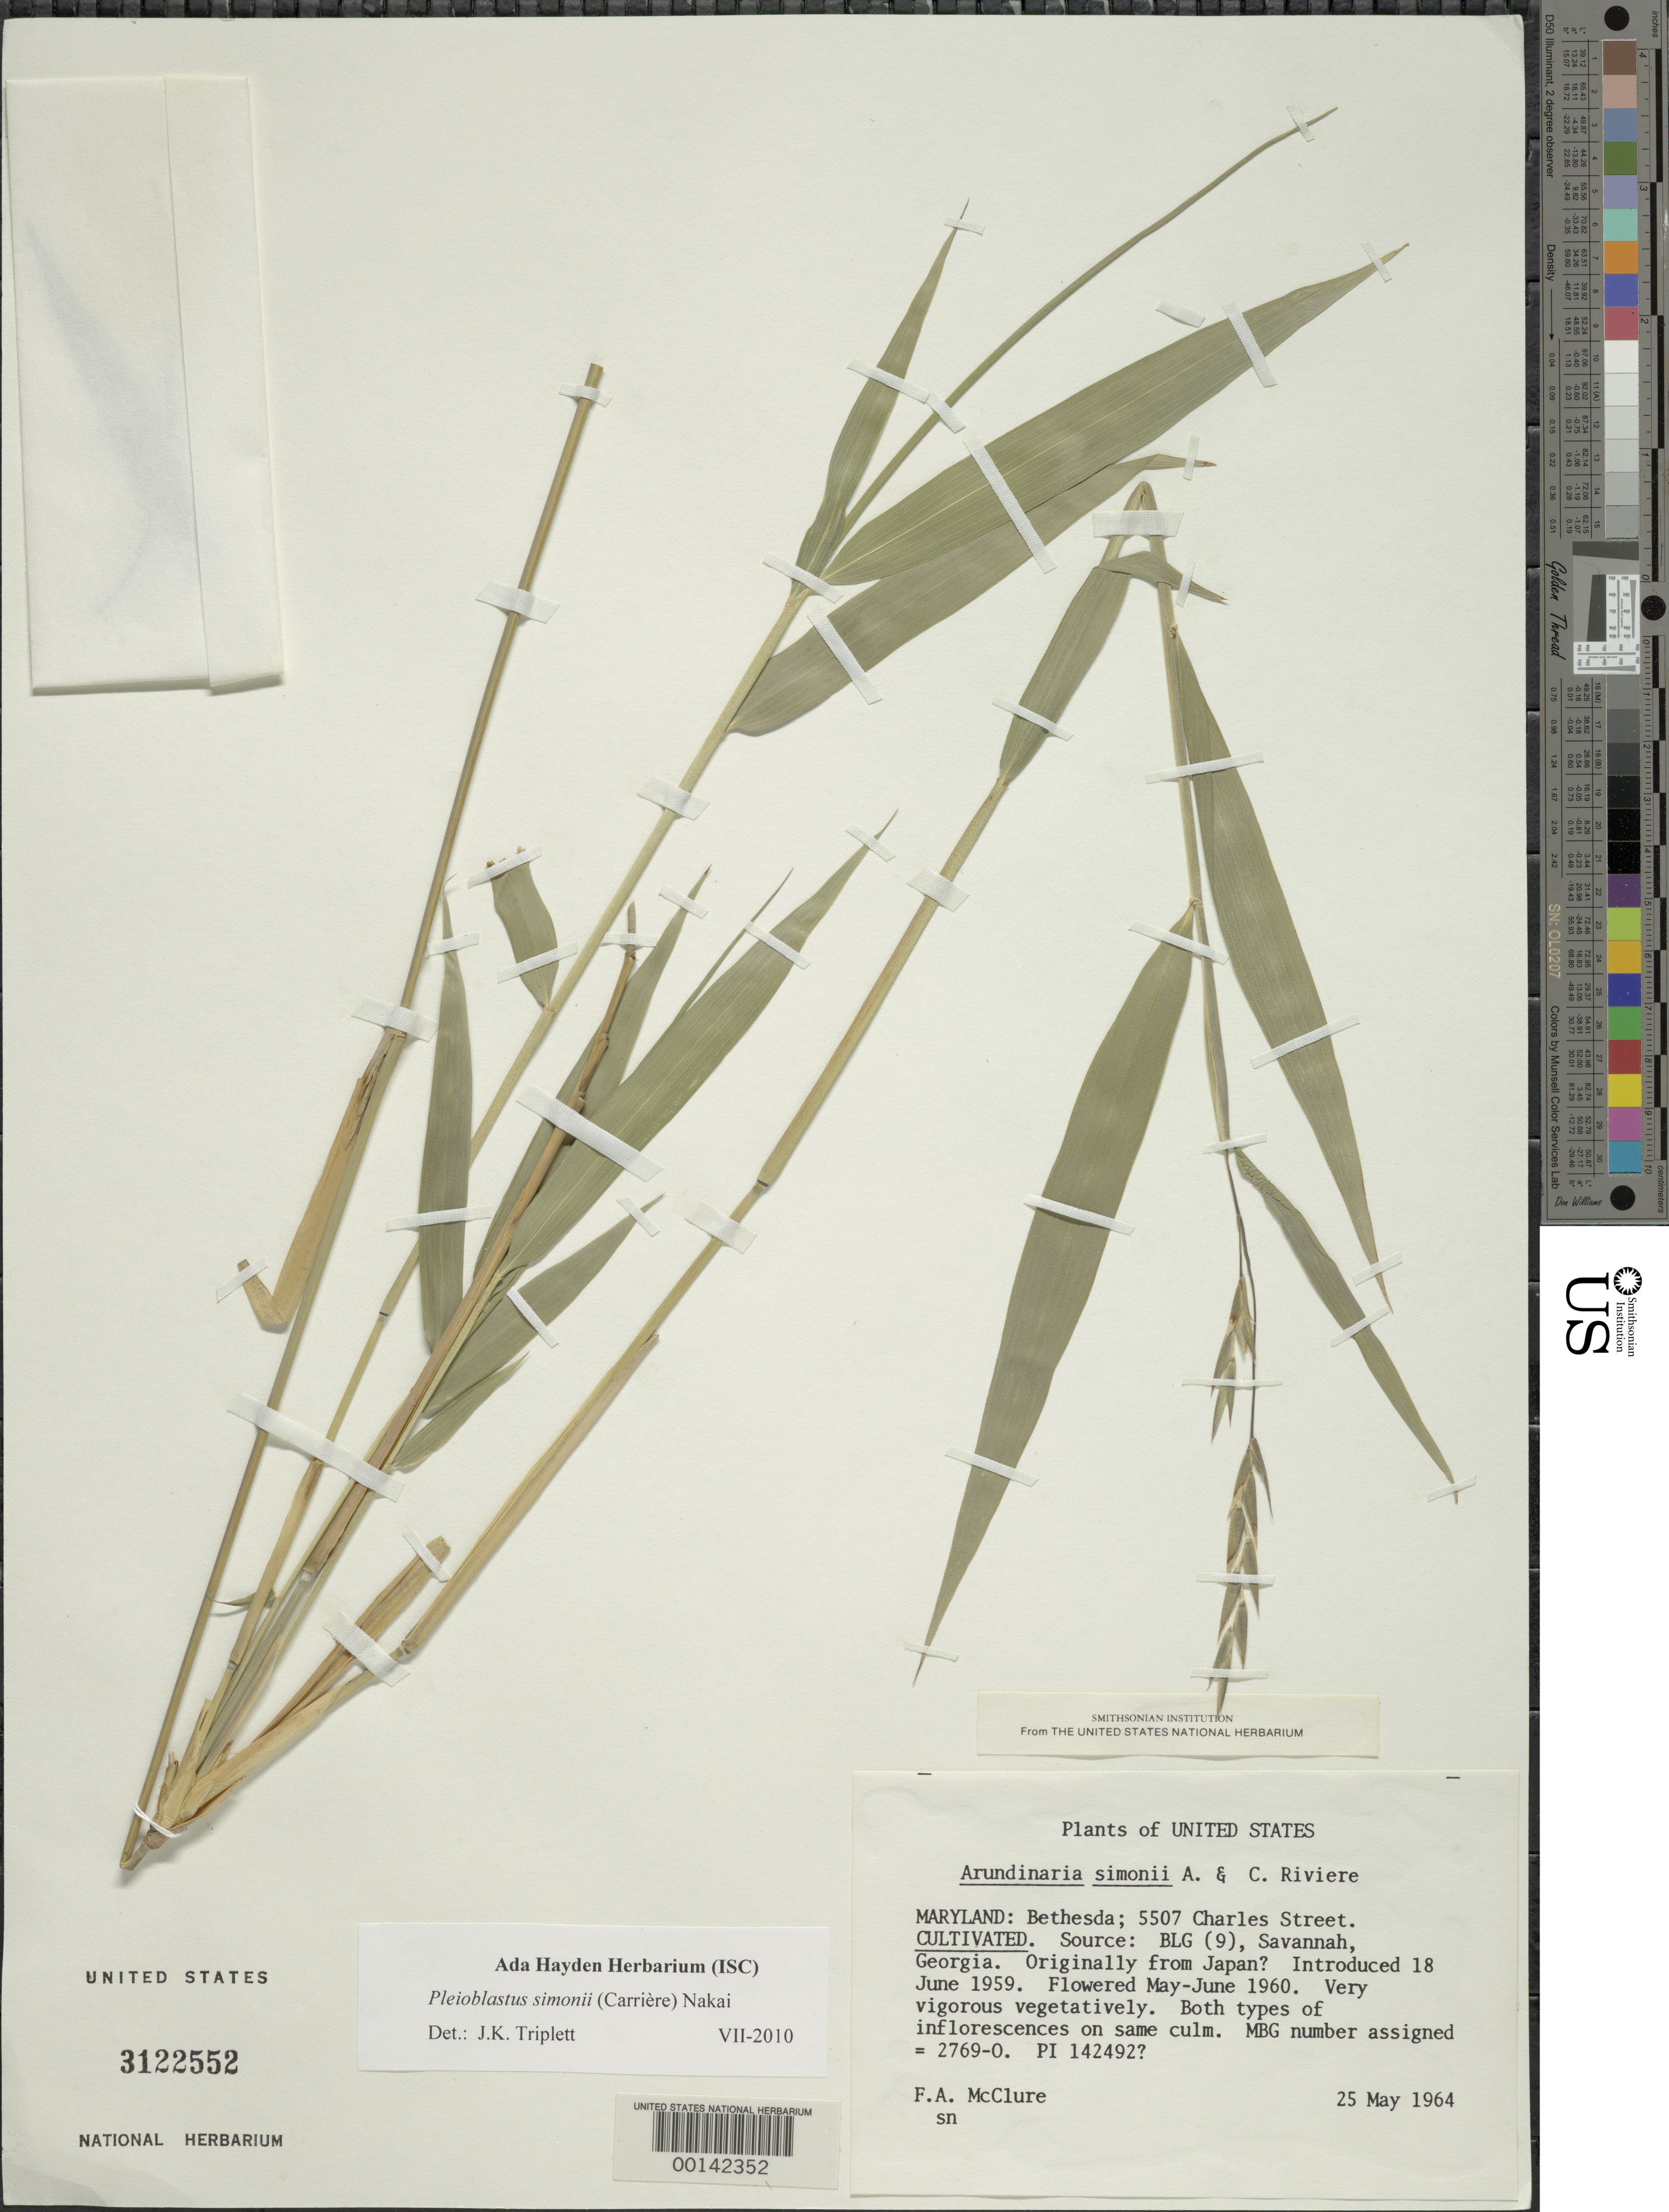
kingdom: Plantae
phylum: Tracheophyta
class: Liliopsida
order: Poales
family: Poaceae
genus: Pleioblastus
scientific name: Pleioblastus simonii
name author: (Carrière) Nakai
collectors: F. A. McClure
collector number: MBG 2769-0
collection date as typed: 25 May 1964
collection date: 1964-05-25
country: United States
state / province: Maryland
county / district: Montgomery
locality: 5507 Charles Street, Bethesda (McClure's garden)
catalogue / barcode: US 3122552